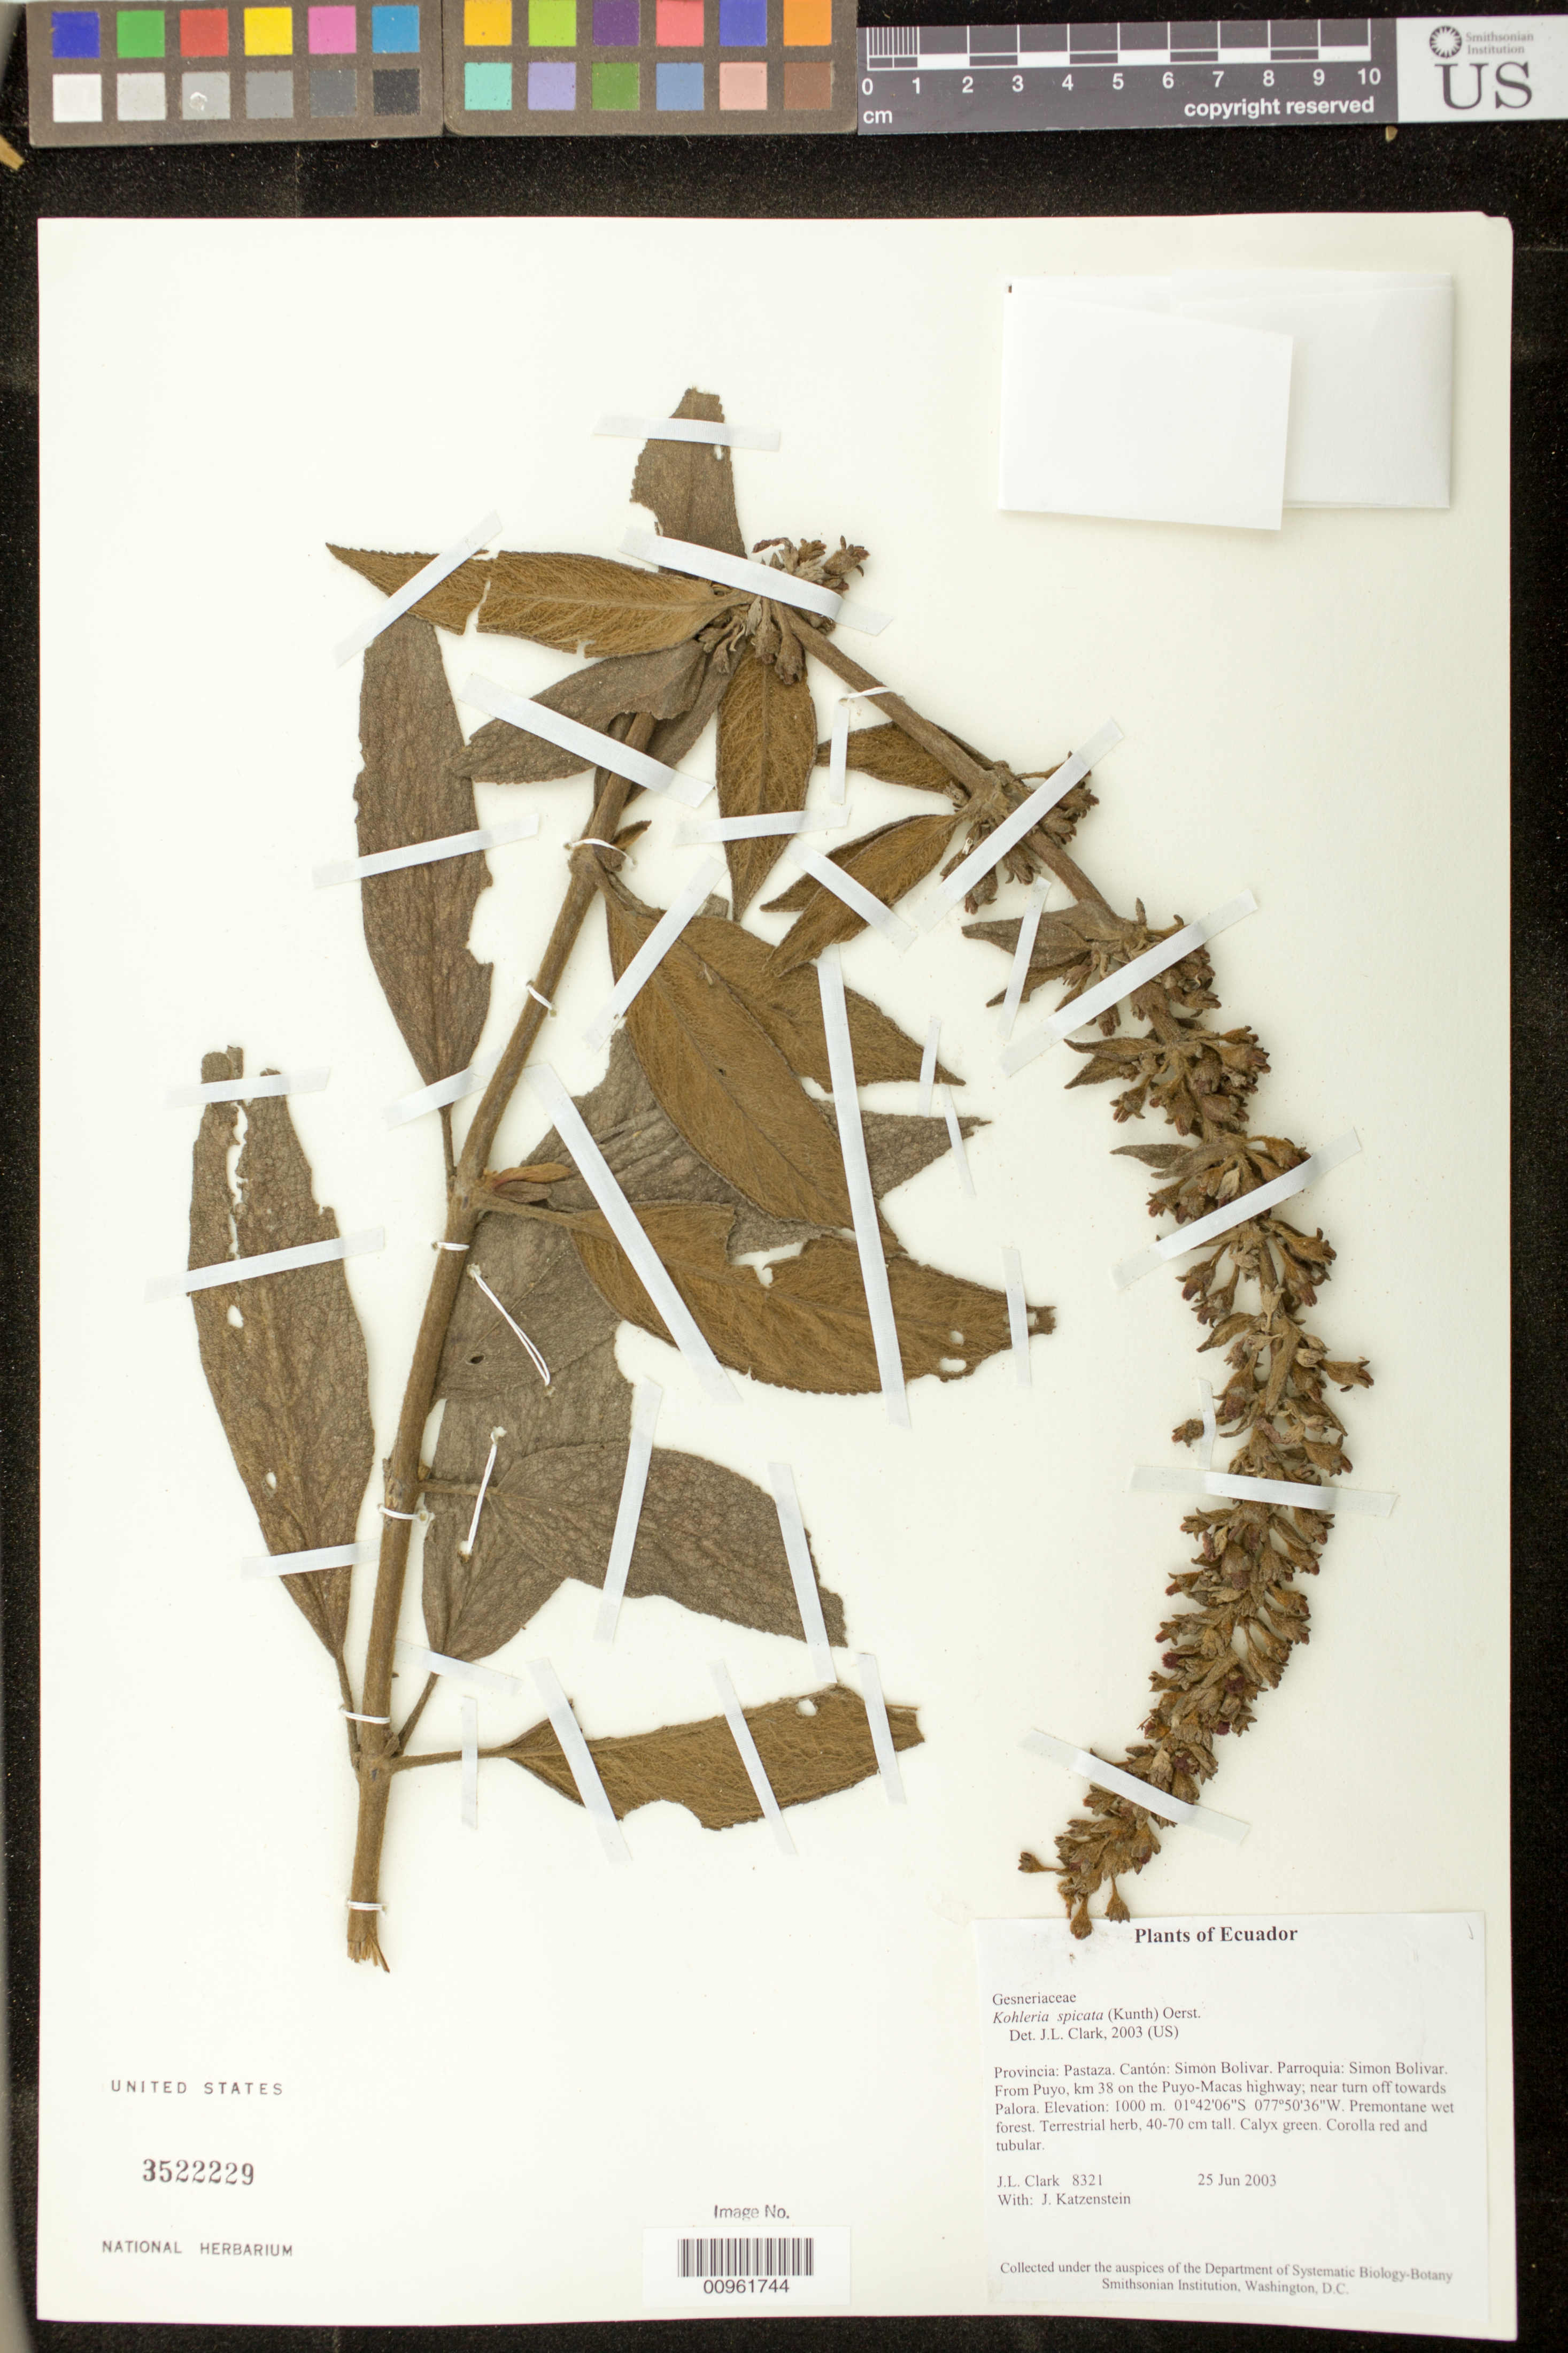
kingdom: Plantae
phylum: Tracheophyta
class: Magnoliopsida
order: Lamiales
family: Gesneriaceae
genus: Kohleria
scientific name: Kohleria spicata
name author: (Kunth) Oerst.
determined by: Clark, J. L., (SEL), The Marie Selby Botanical Garden (UNITED STATES)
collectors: J. L. Clark & J. Katzenstein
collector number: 8321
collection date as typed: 25 Jun 2003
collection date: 2003-06-25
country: Ecuador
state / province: Pastaza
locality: Simon Bolivar. Parroquia: Simon Bolivar. From Puyo, km 38 on the Puyo-Macas highway; near turn off towards Palora.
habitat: Premontane wet forest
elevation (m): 1000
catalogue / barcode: US 3522229